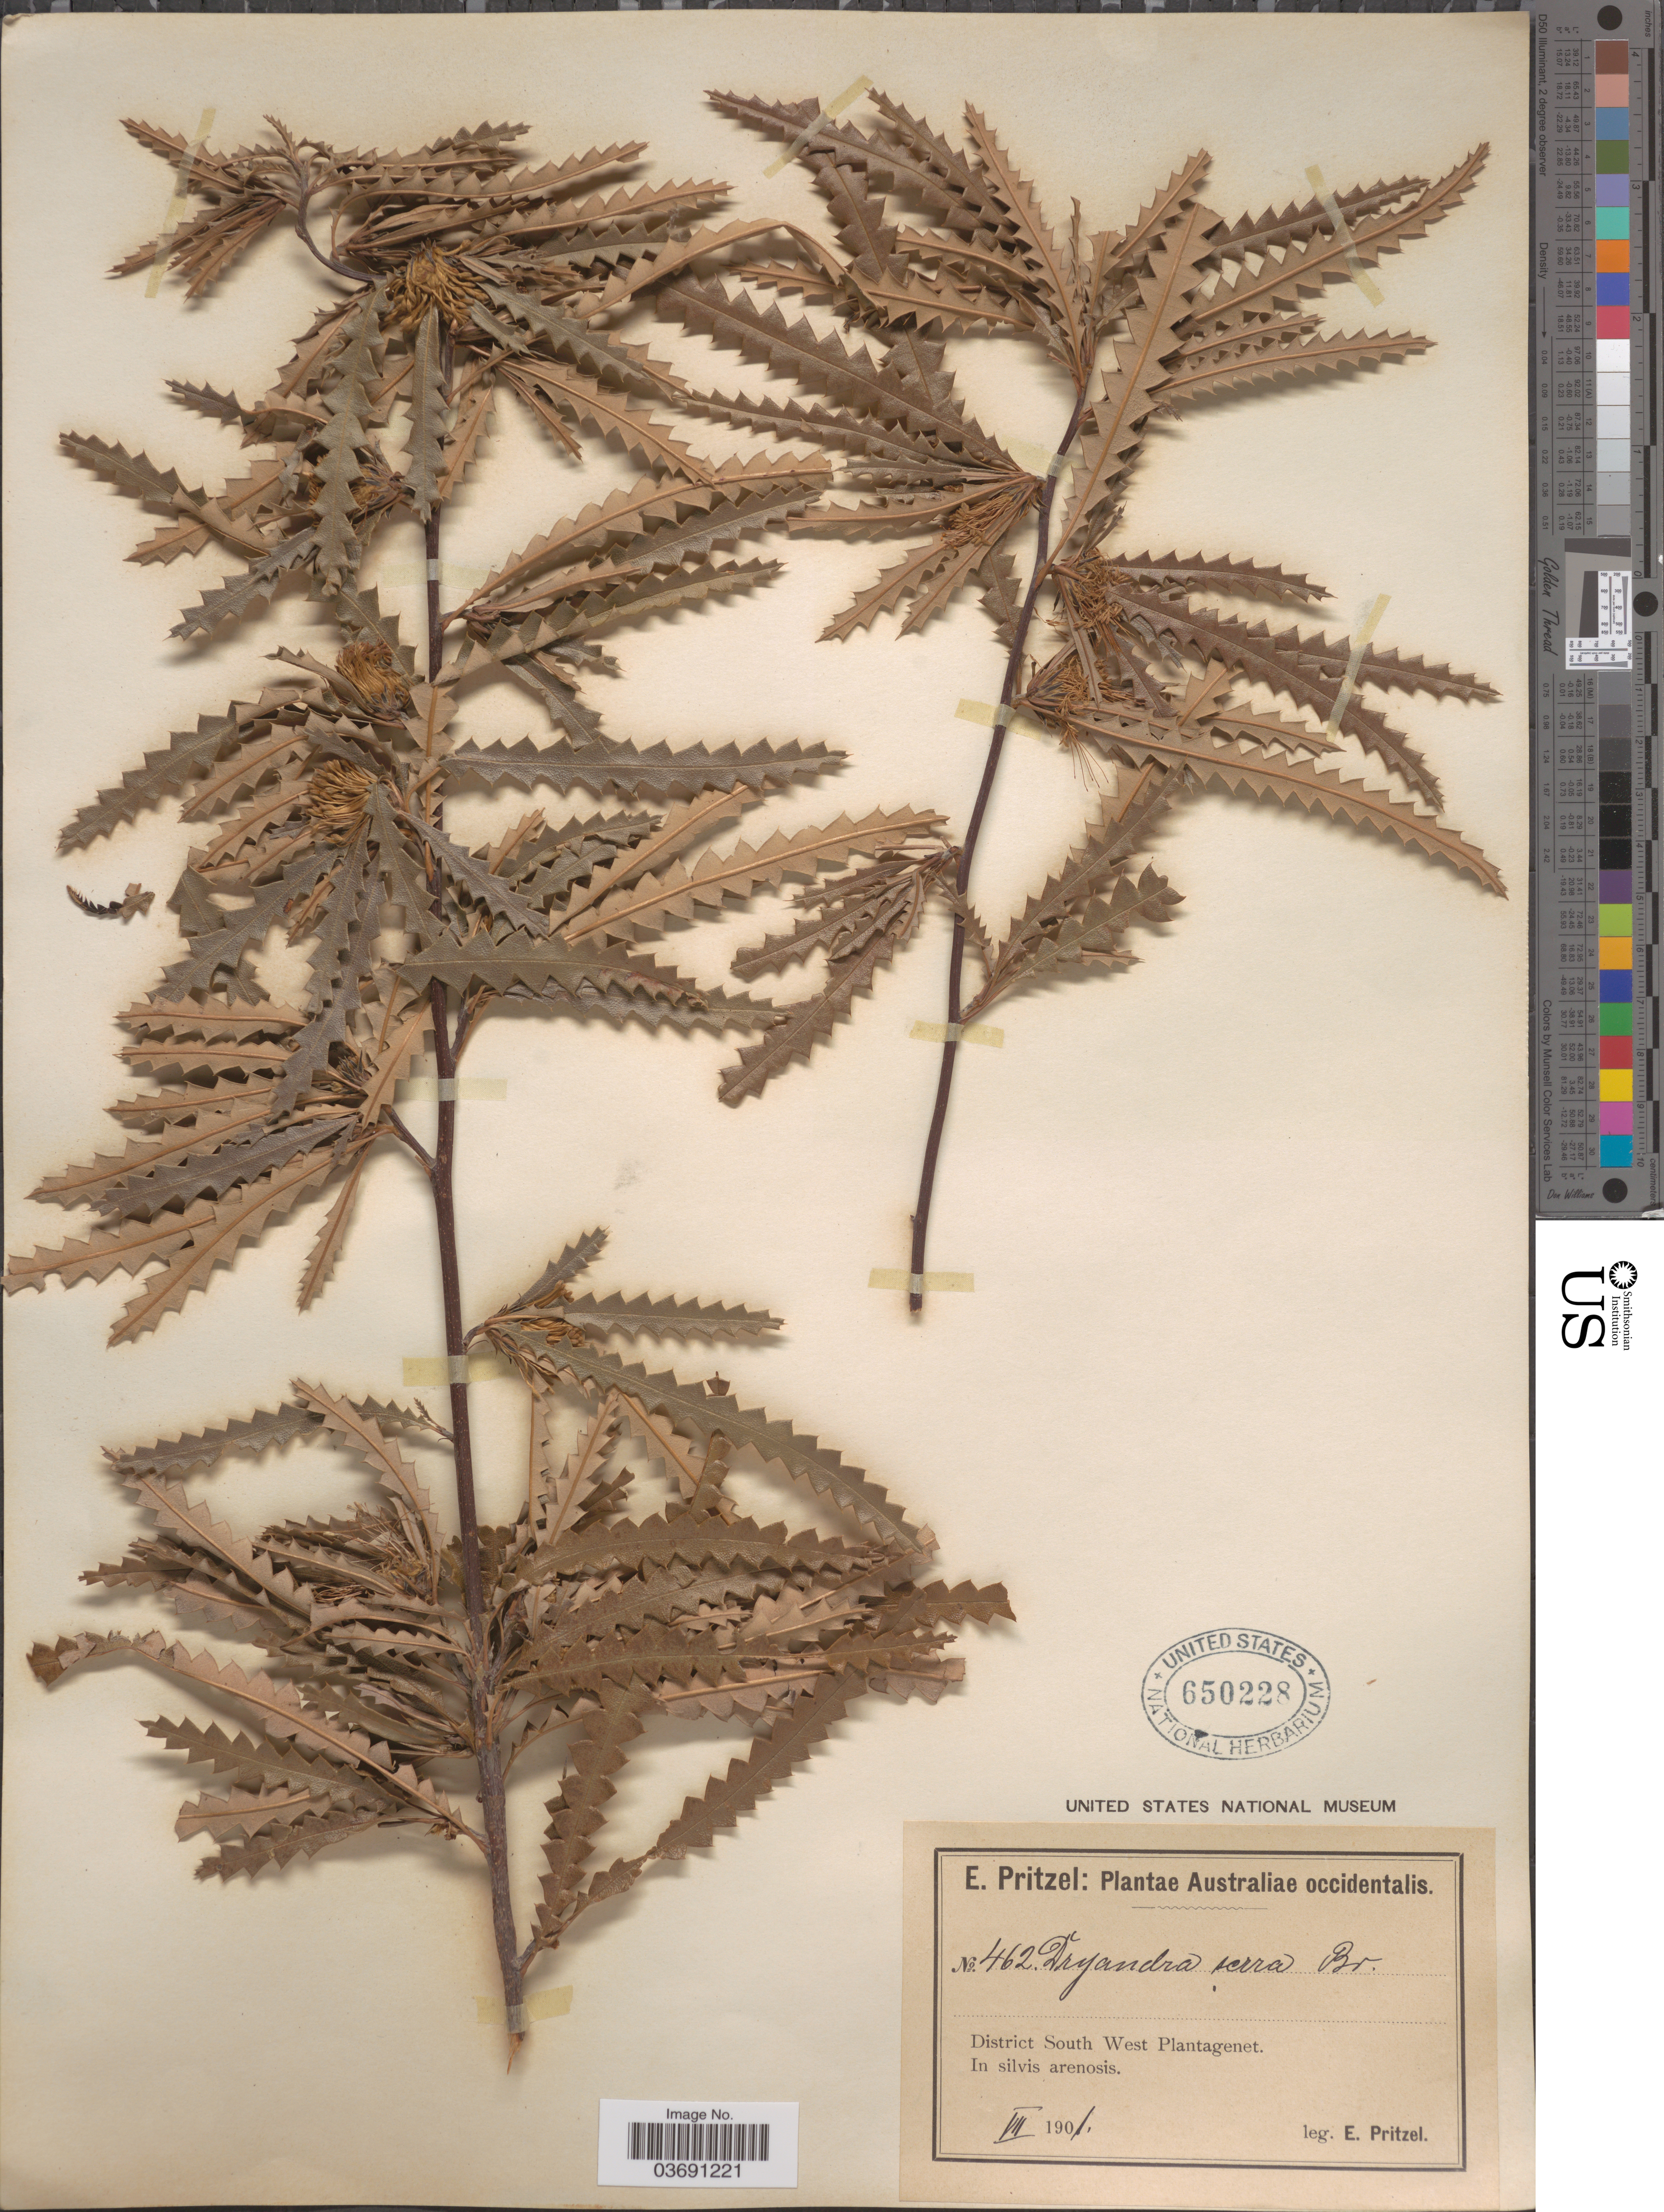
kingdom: Plantae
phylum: Tracheophyta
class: Magnoliopsida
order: Proteales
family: Proteaceae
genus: Dryandra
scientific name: Dryandra serra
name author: R. Br.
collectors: E. G. Pritzel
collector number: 462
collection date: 1901-07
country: Australia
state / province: Western Australia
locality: Australiae occidentalis. District South West Plantagenet. In silvis arenosis.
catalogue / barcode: US 650228